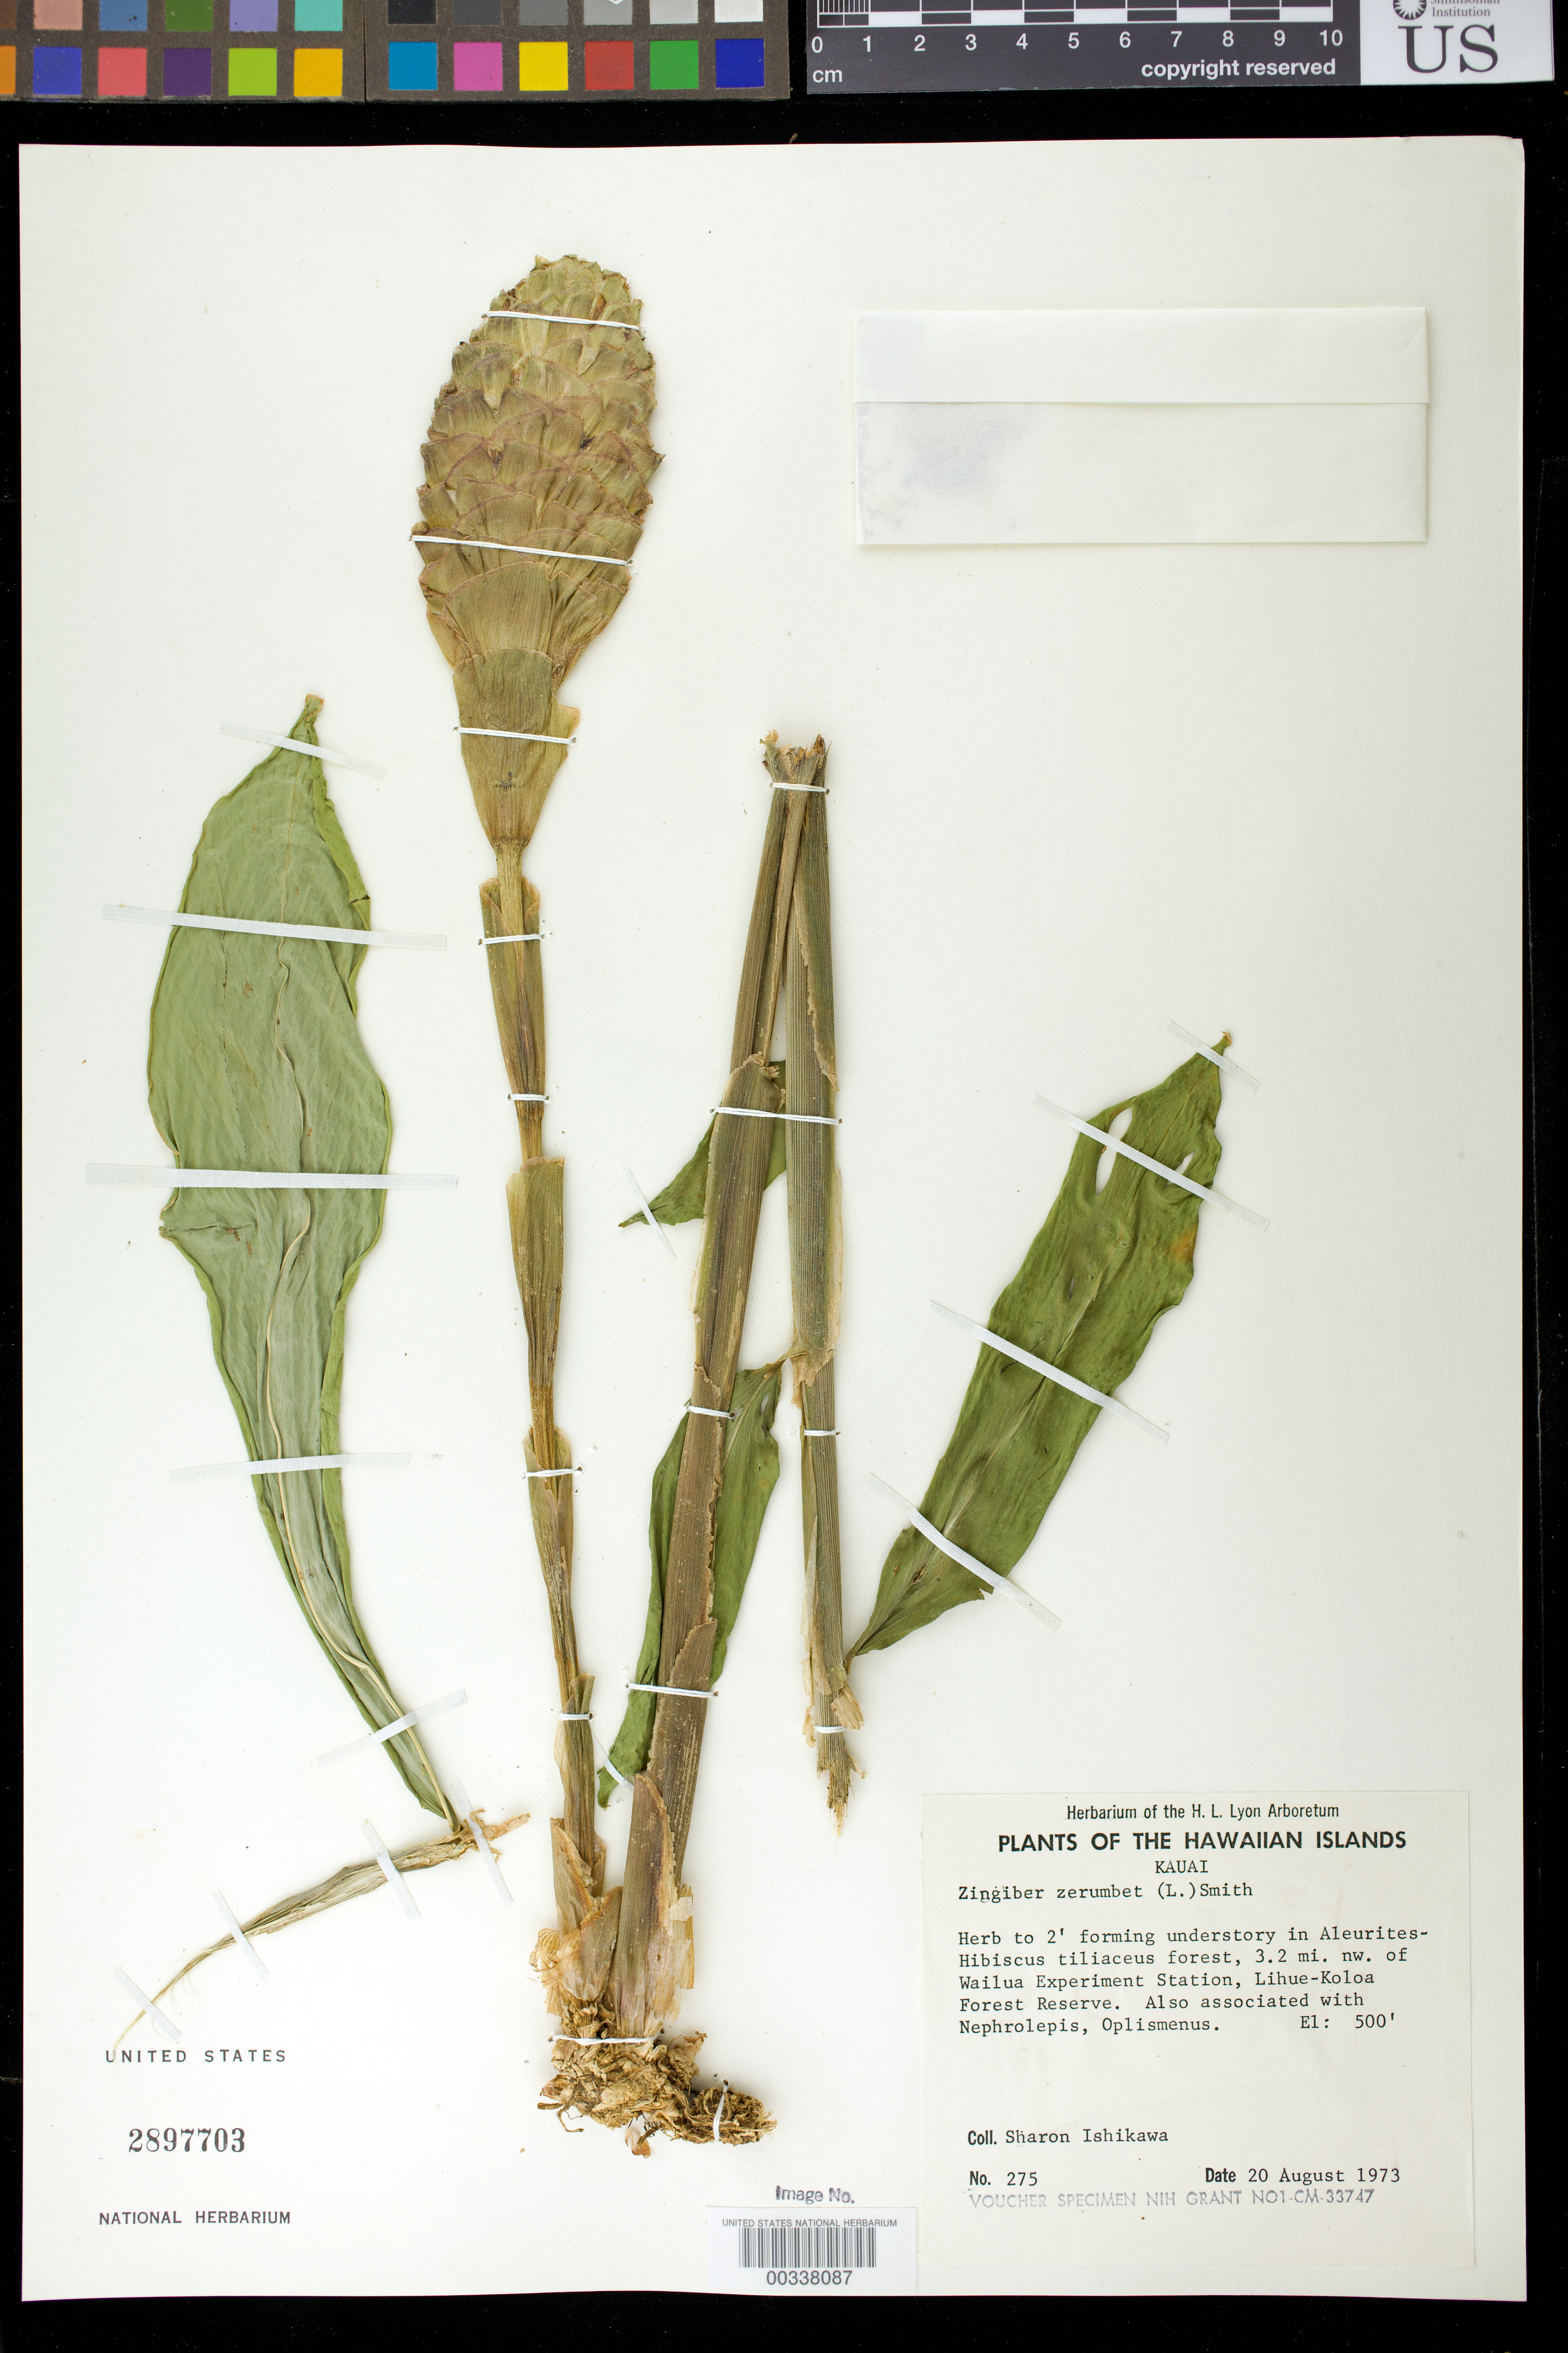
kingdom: Plantae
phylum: Tracheophyta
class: Liliopsida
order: Zingiberales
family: Zingiberaceae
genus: Zingiber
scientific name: Zingiber zerumbet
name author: (L.) Sm.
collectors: S. Ishikawa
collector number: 275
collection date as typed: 20 Aug 1973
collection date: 1973-08-20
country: United States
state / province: Hawaii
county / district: Kauai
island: Kaua'i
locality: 3.2 mi nw of wailua experiment station, lihue-koloa forest reserve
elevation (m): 152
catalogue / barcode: US 2897703